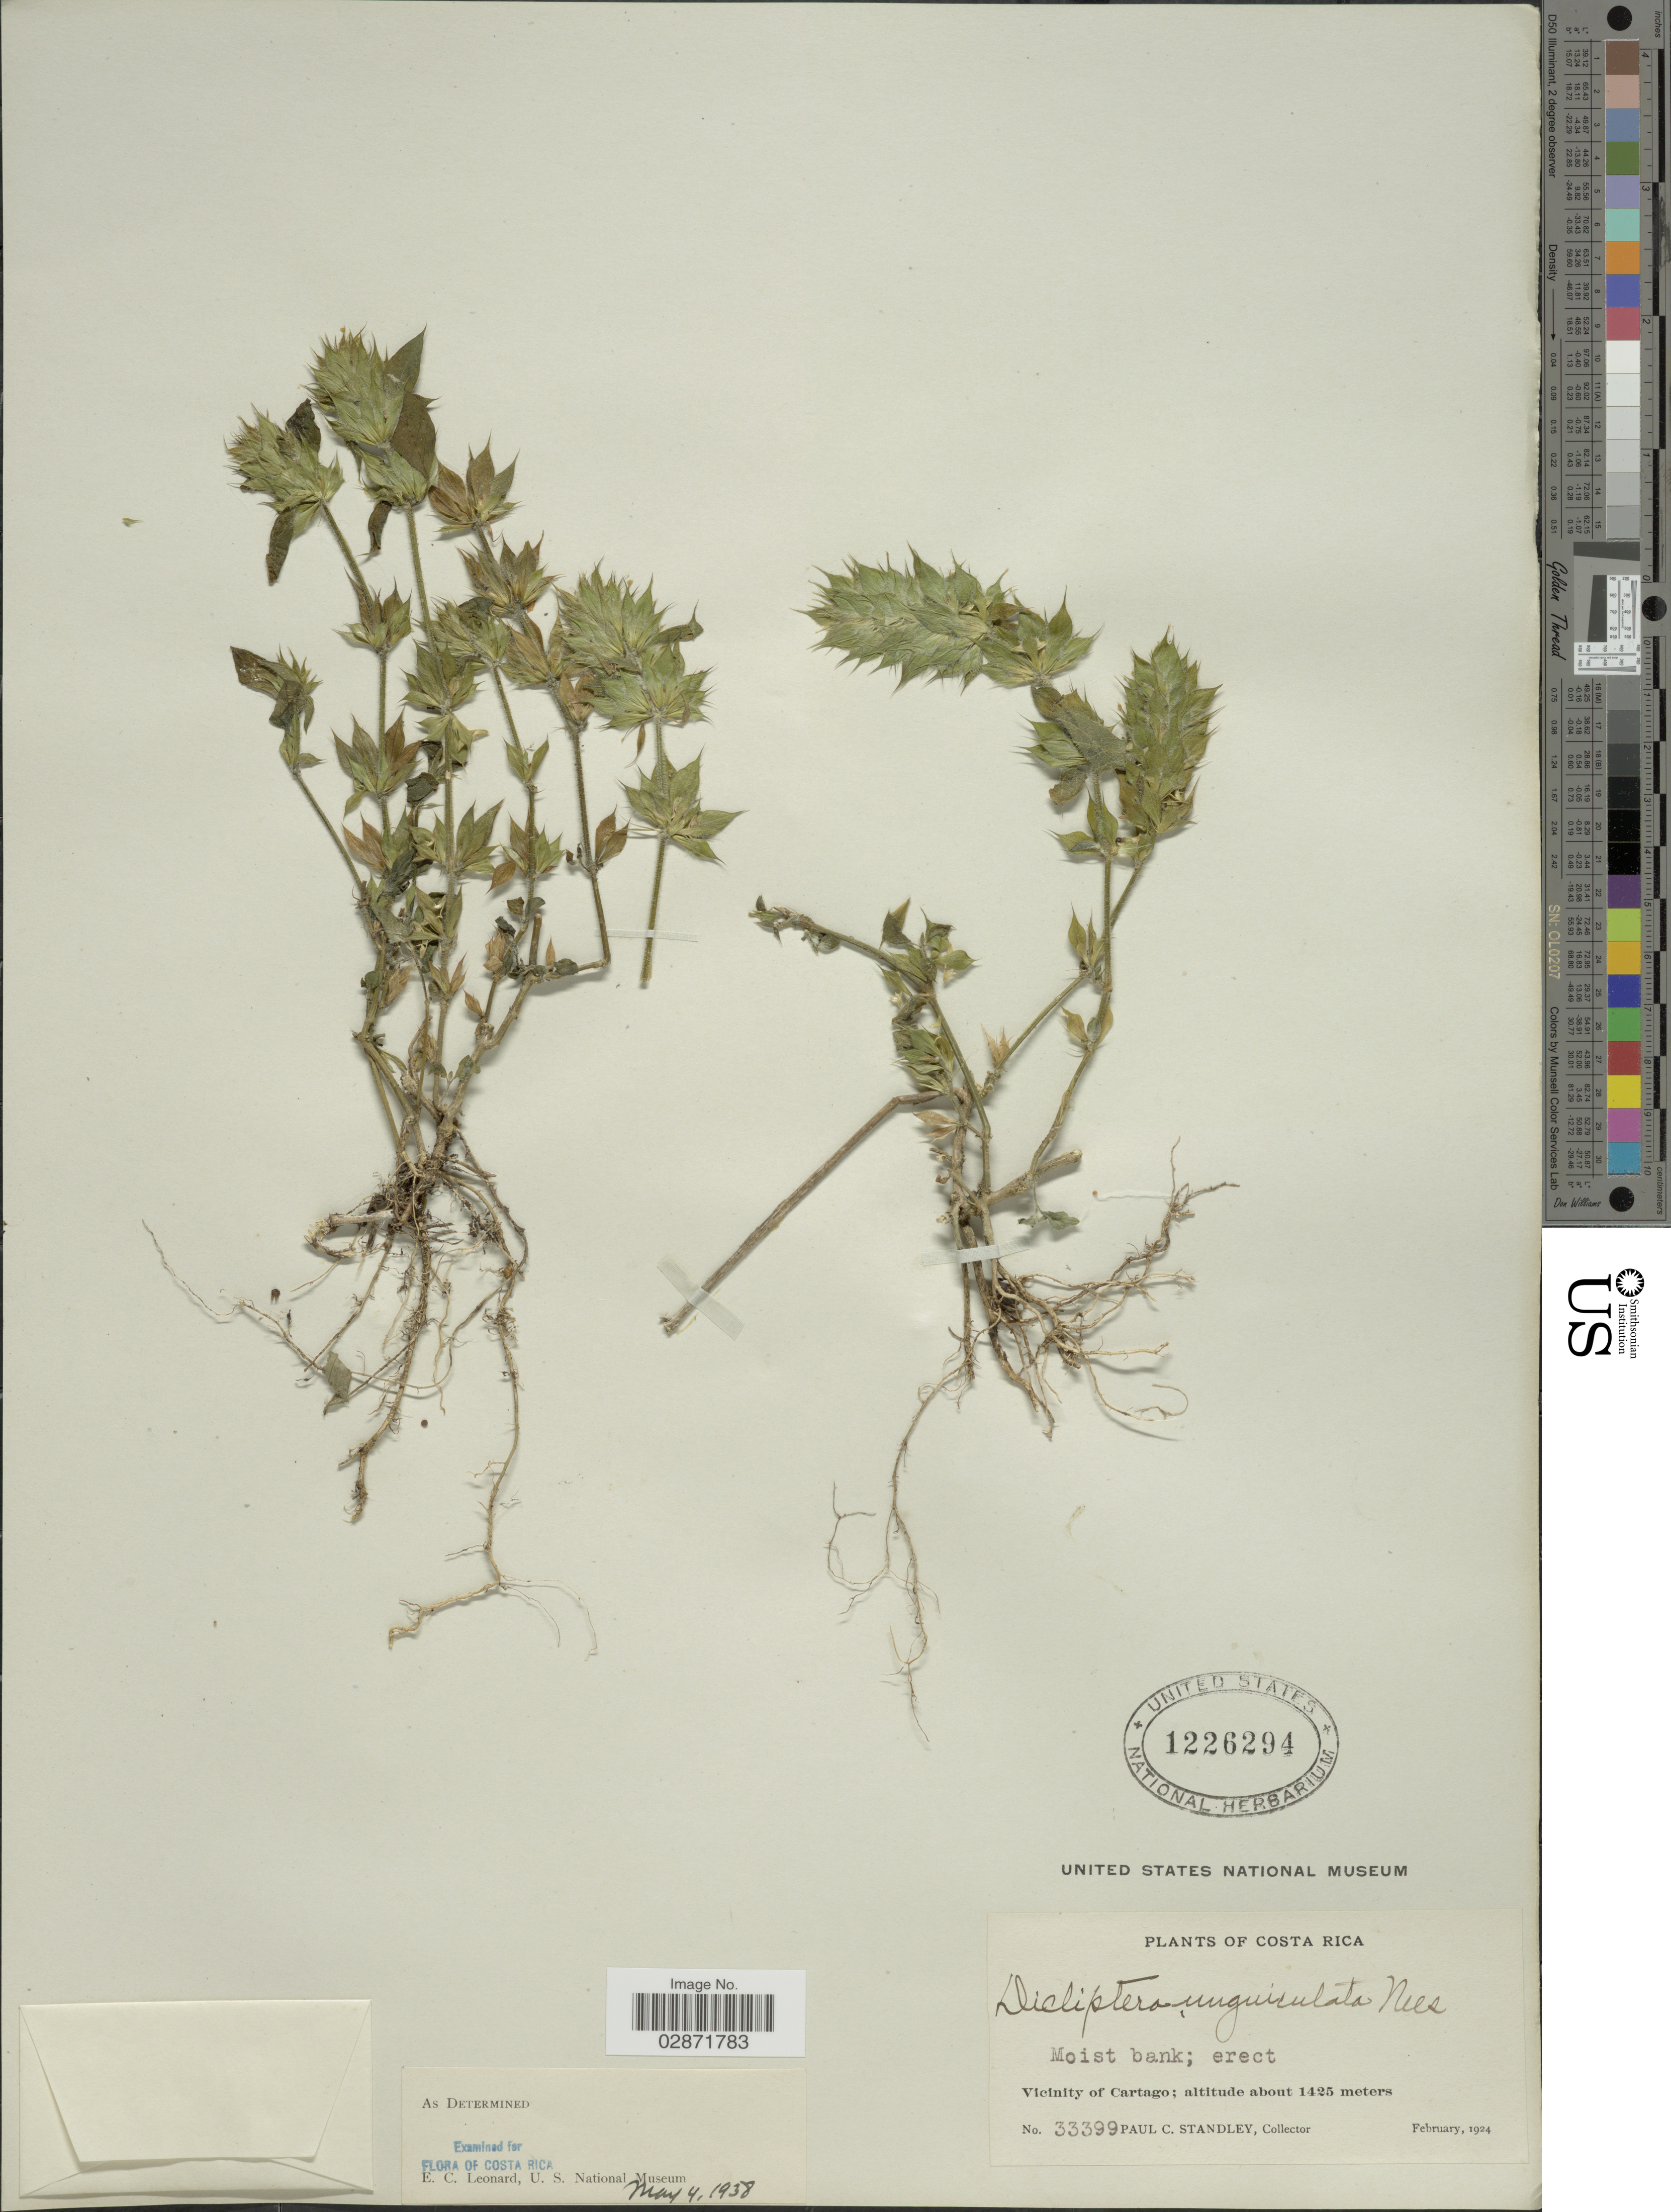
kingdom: Plantae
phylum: Tracheophyta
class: Magnoliopsida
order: Lamiales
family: Acanthaceae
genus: Dicliptera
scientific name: Dicliptera unguiculata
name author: Nees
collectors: P. C. Standley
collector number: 33399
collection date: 1924-02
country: Costa Rica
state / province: Cartago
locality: Vicinity of Cartago.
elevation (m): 1425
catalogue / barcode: US 1226294